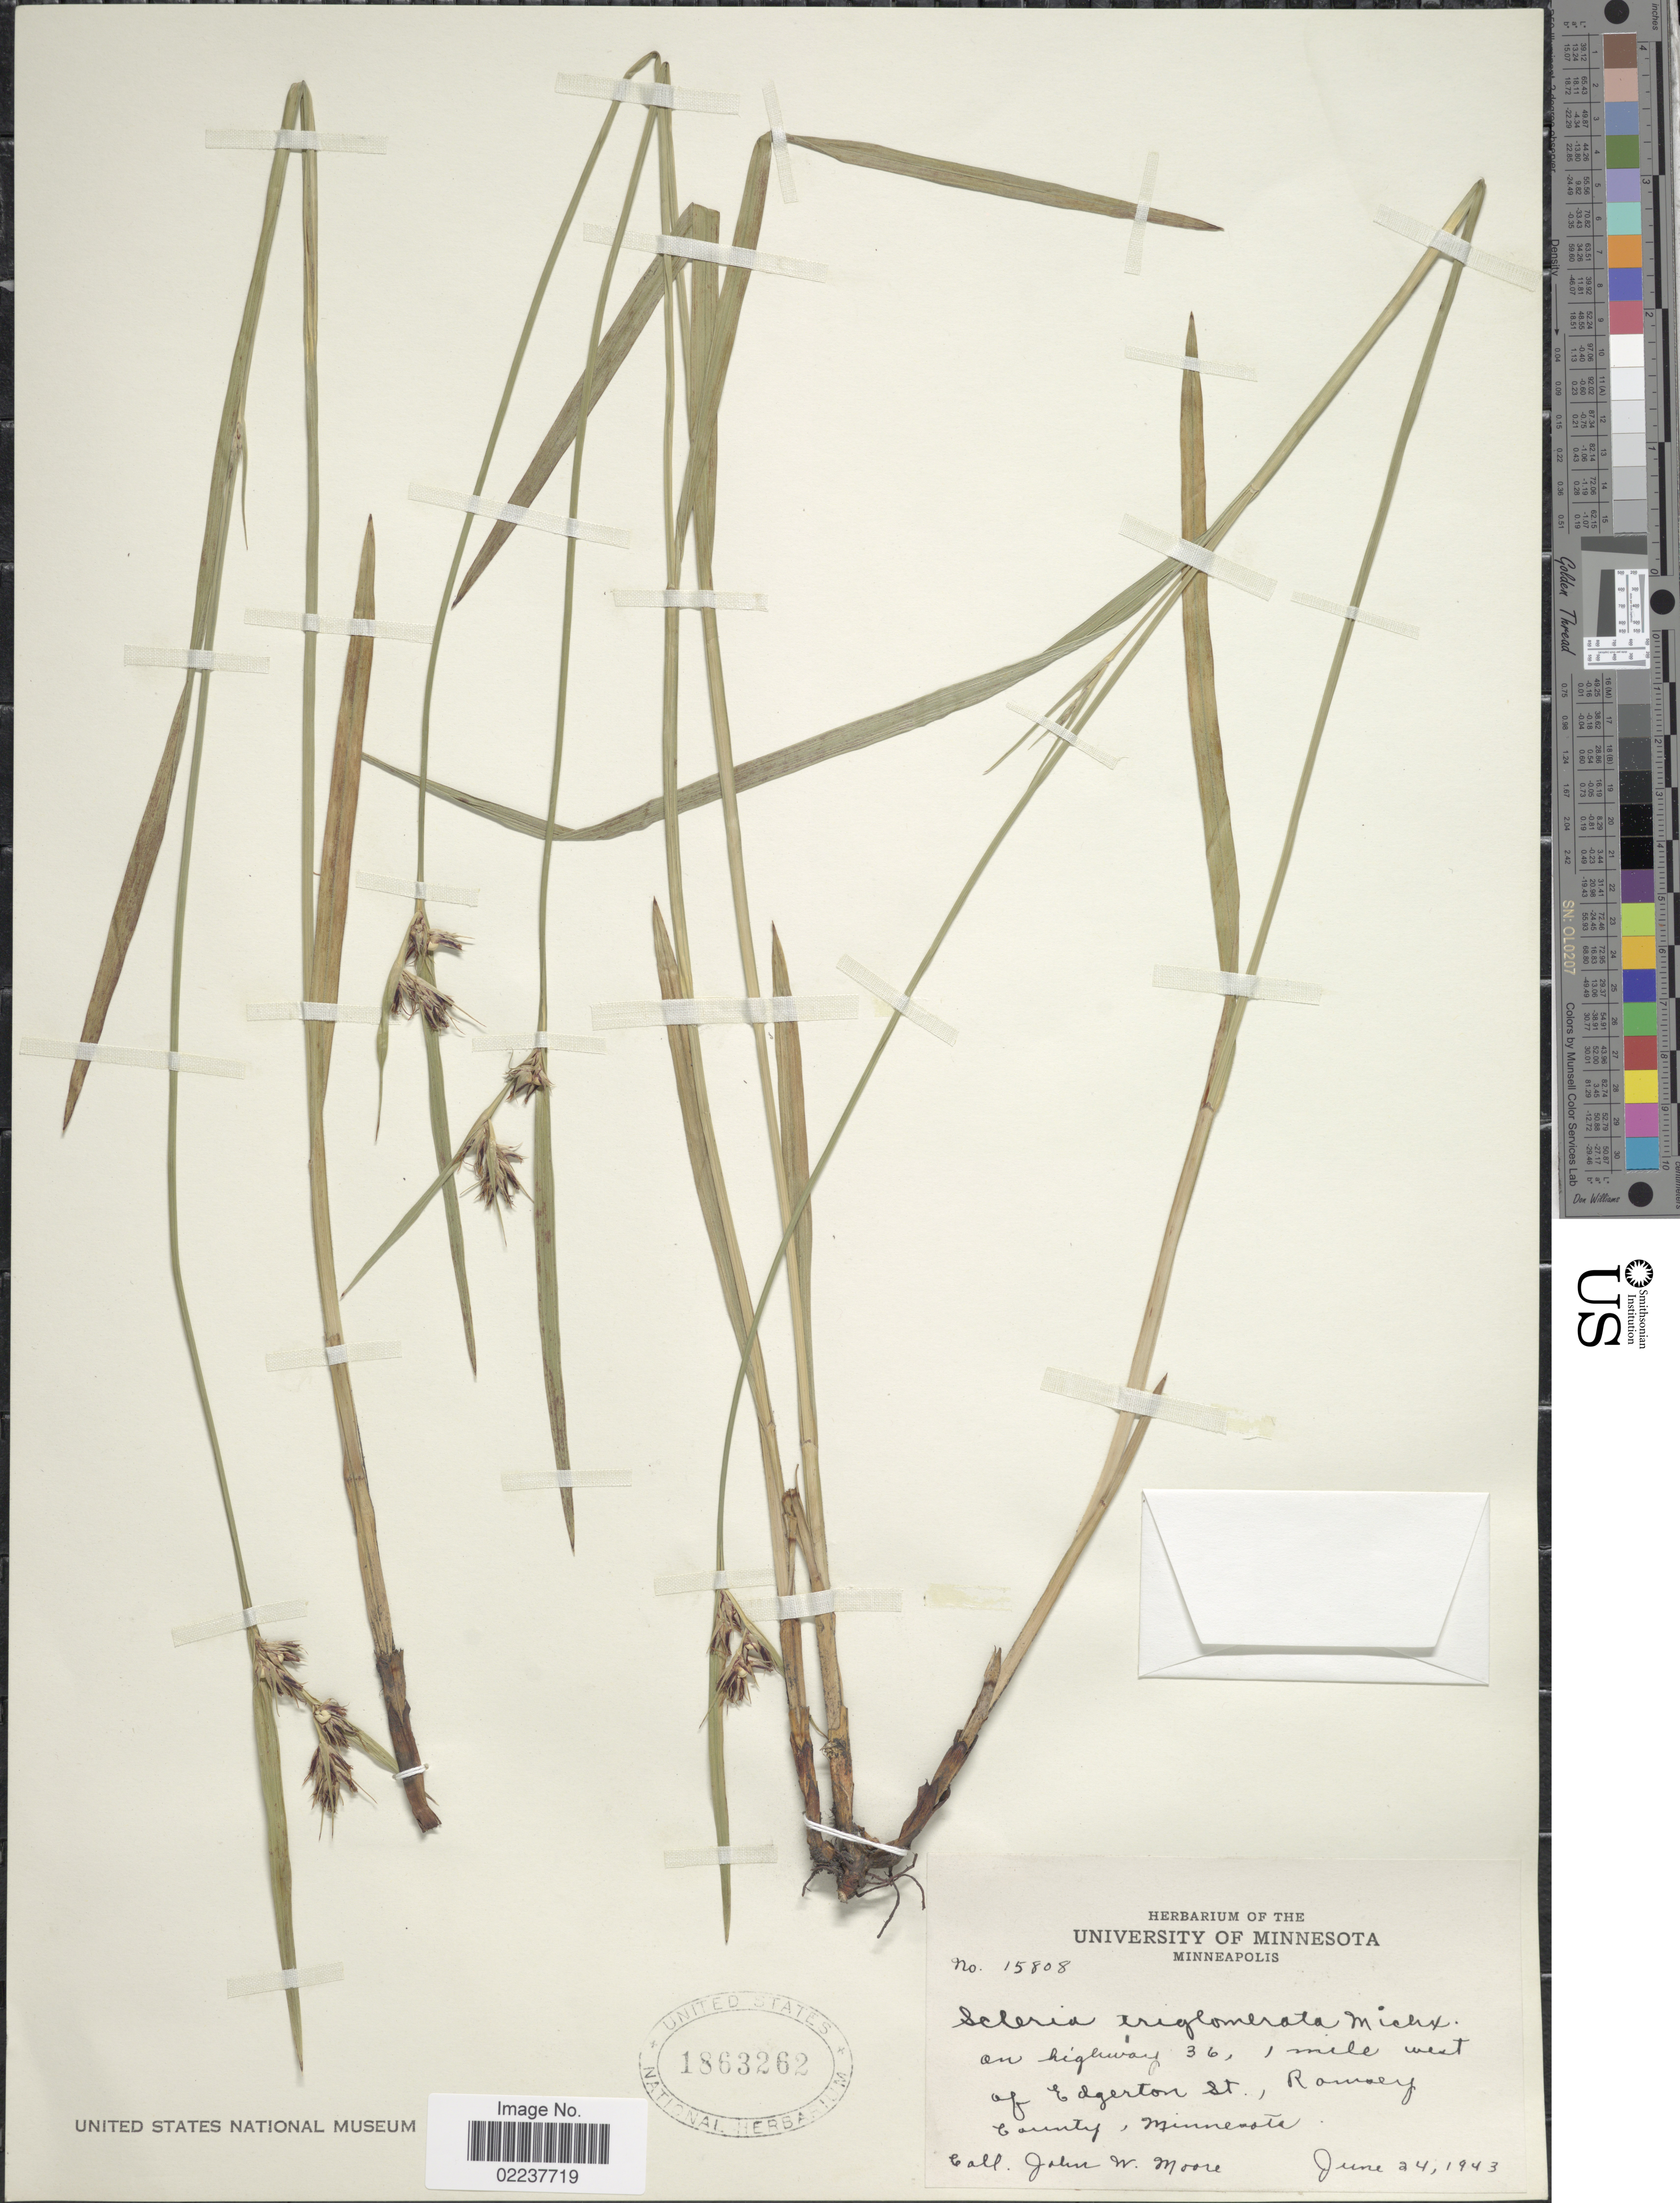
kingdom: Plantae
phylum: Tracheophyta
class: Liliopsida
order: Poales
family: Cyperaceae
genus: Scleria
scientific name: Scleria triglomerata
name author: Michx.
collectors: J. Moore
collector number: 15808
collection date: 1943-06-24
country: United States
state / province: Minnesota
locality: On highway 36, 1 mile west of Edgerton St. Ramsey County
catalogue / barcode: US 1863262